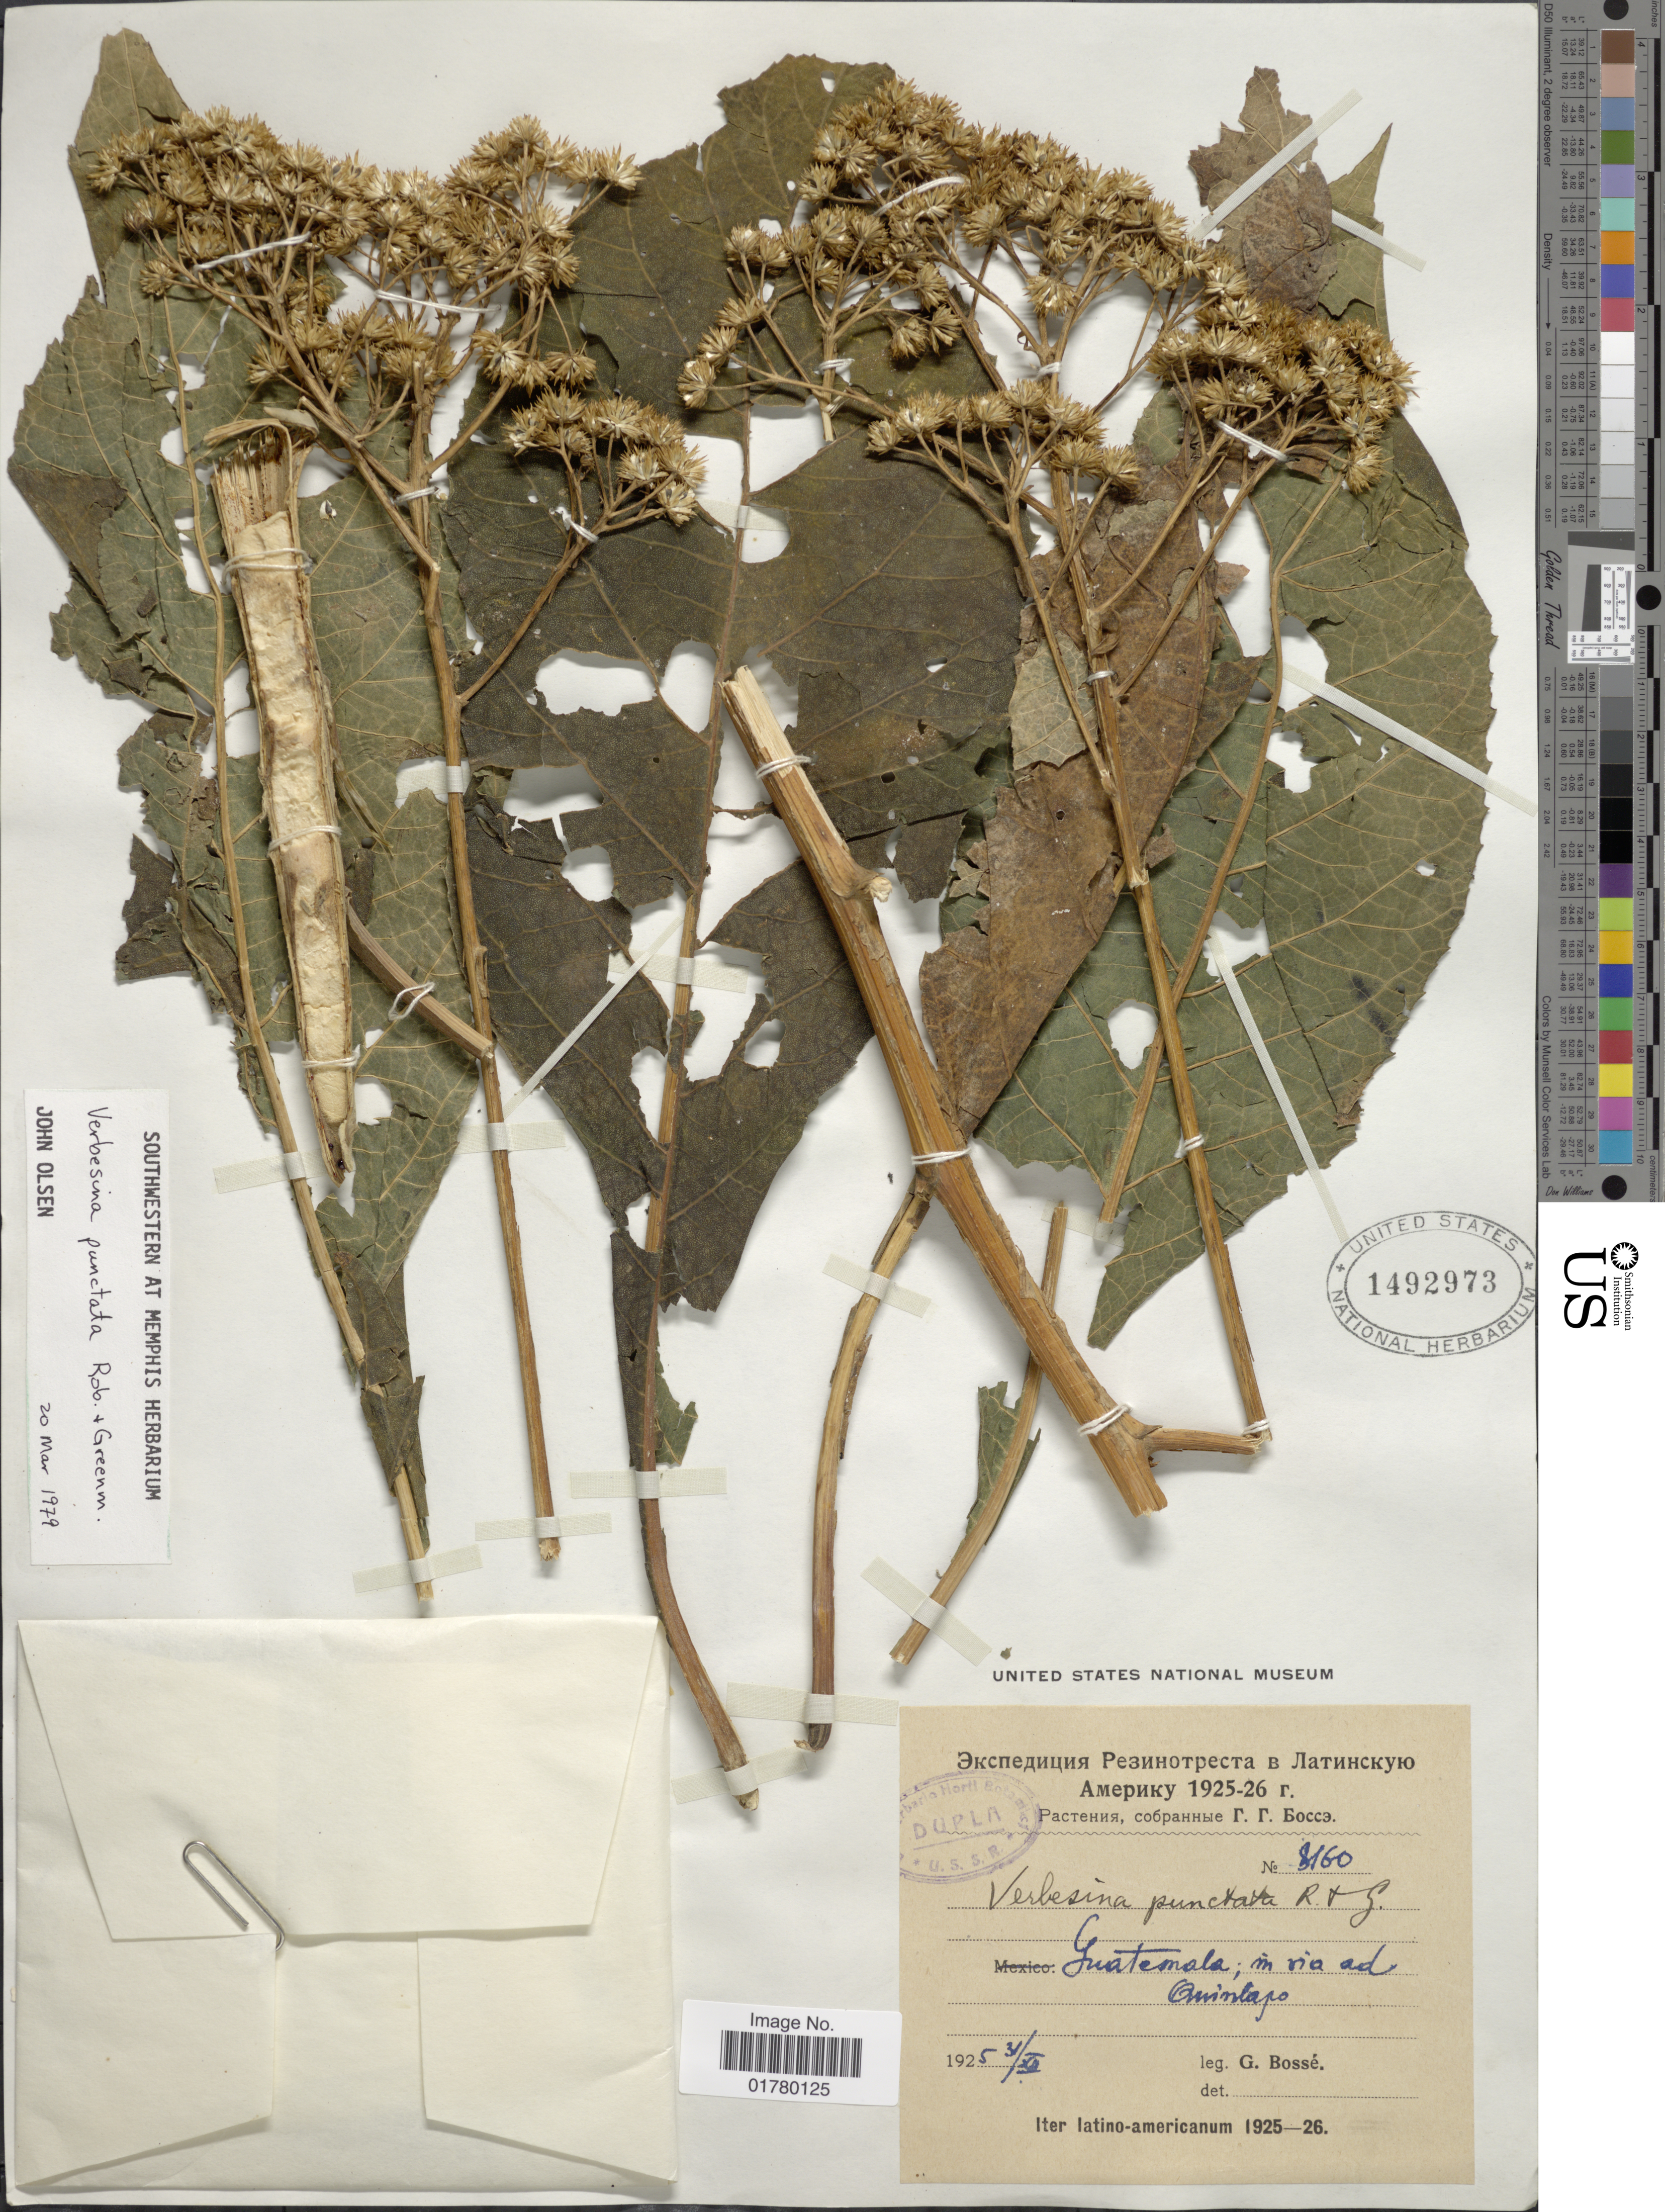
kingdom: Plantae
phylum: Tracheophyta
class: Magnoliopsida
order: Asterales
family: Asteraceae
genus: Verbesina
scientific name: Verbesina punctata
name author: B.L. Rob. & Greenm.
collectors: G. Bossé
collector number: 8160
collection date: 1925-12-31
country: Guatemala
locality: In rio ad Quintapo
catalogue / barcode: US 1492973